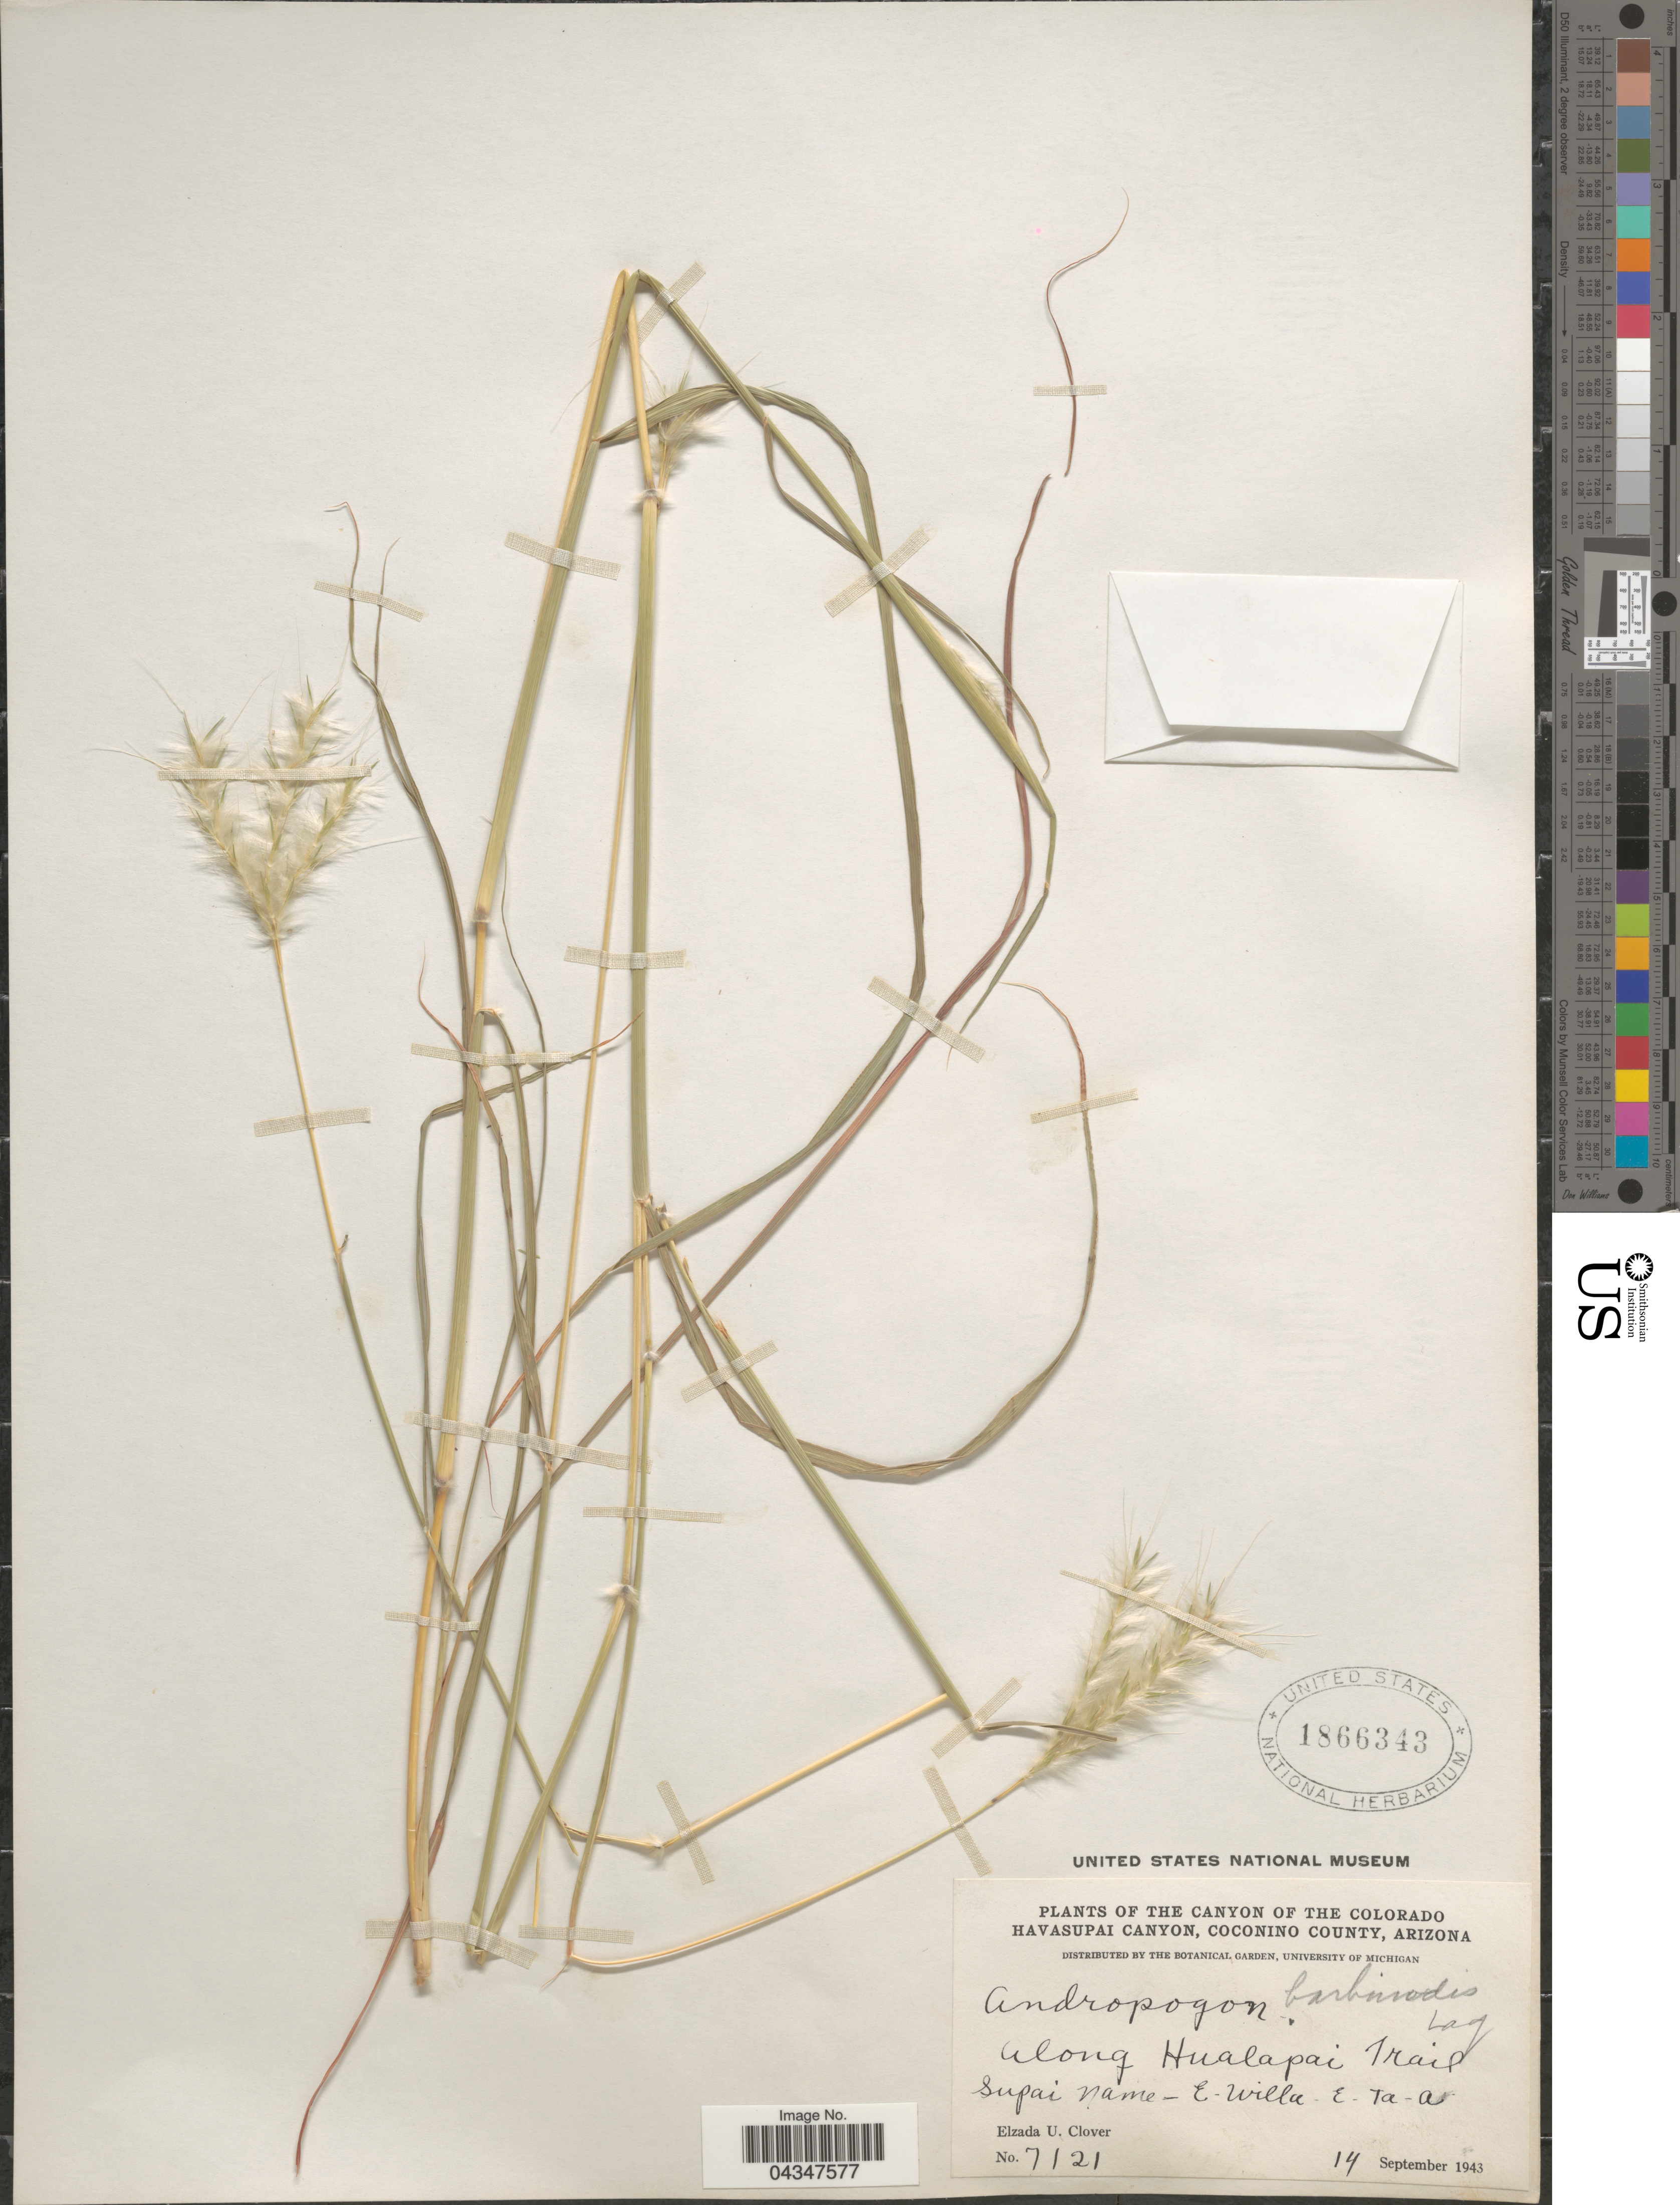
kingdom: Plantae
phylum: Tracheophyta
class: Liliopsida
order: Poales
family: Poaceae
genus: Bothriochloa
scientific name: Bothriochloa barbinodis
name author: (Lag.) Herter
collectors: E. U. Clover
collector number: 7121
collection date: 1943-09-14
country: United States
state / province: Arizona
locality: The Canyon of the Colorado Havasupai Canyon, Coconino County. Along Hualapai Trail.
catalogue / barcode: US 1866343